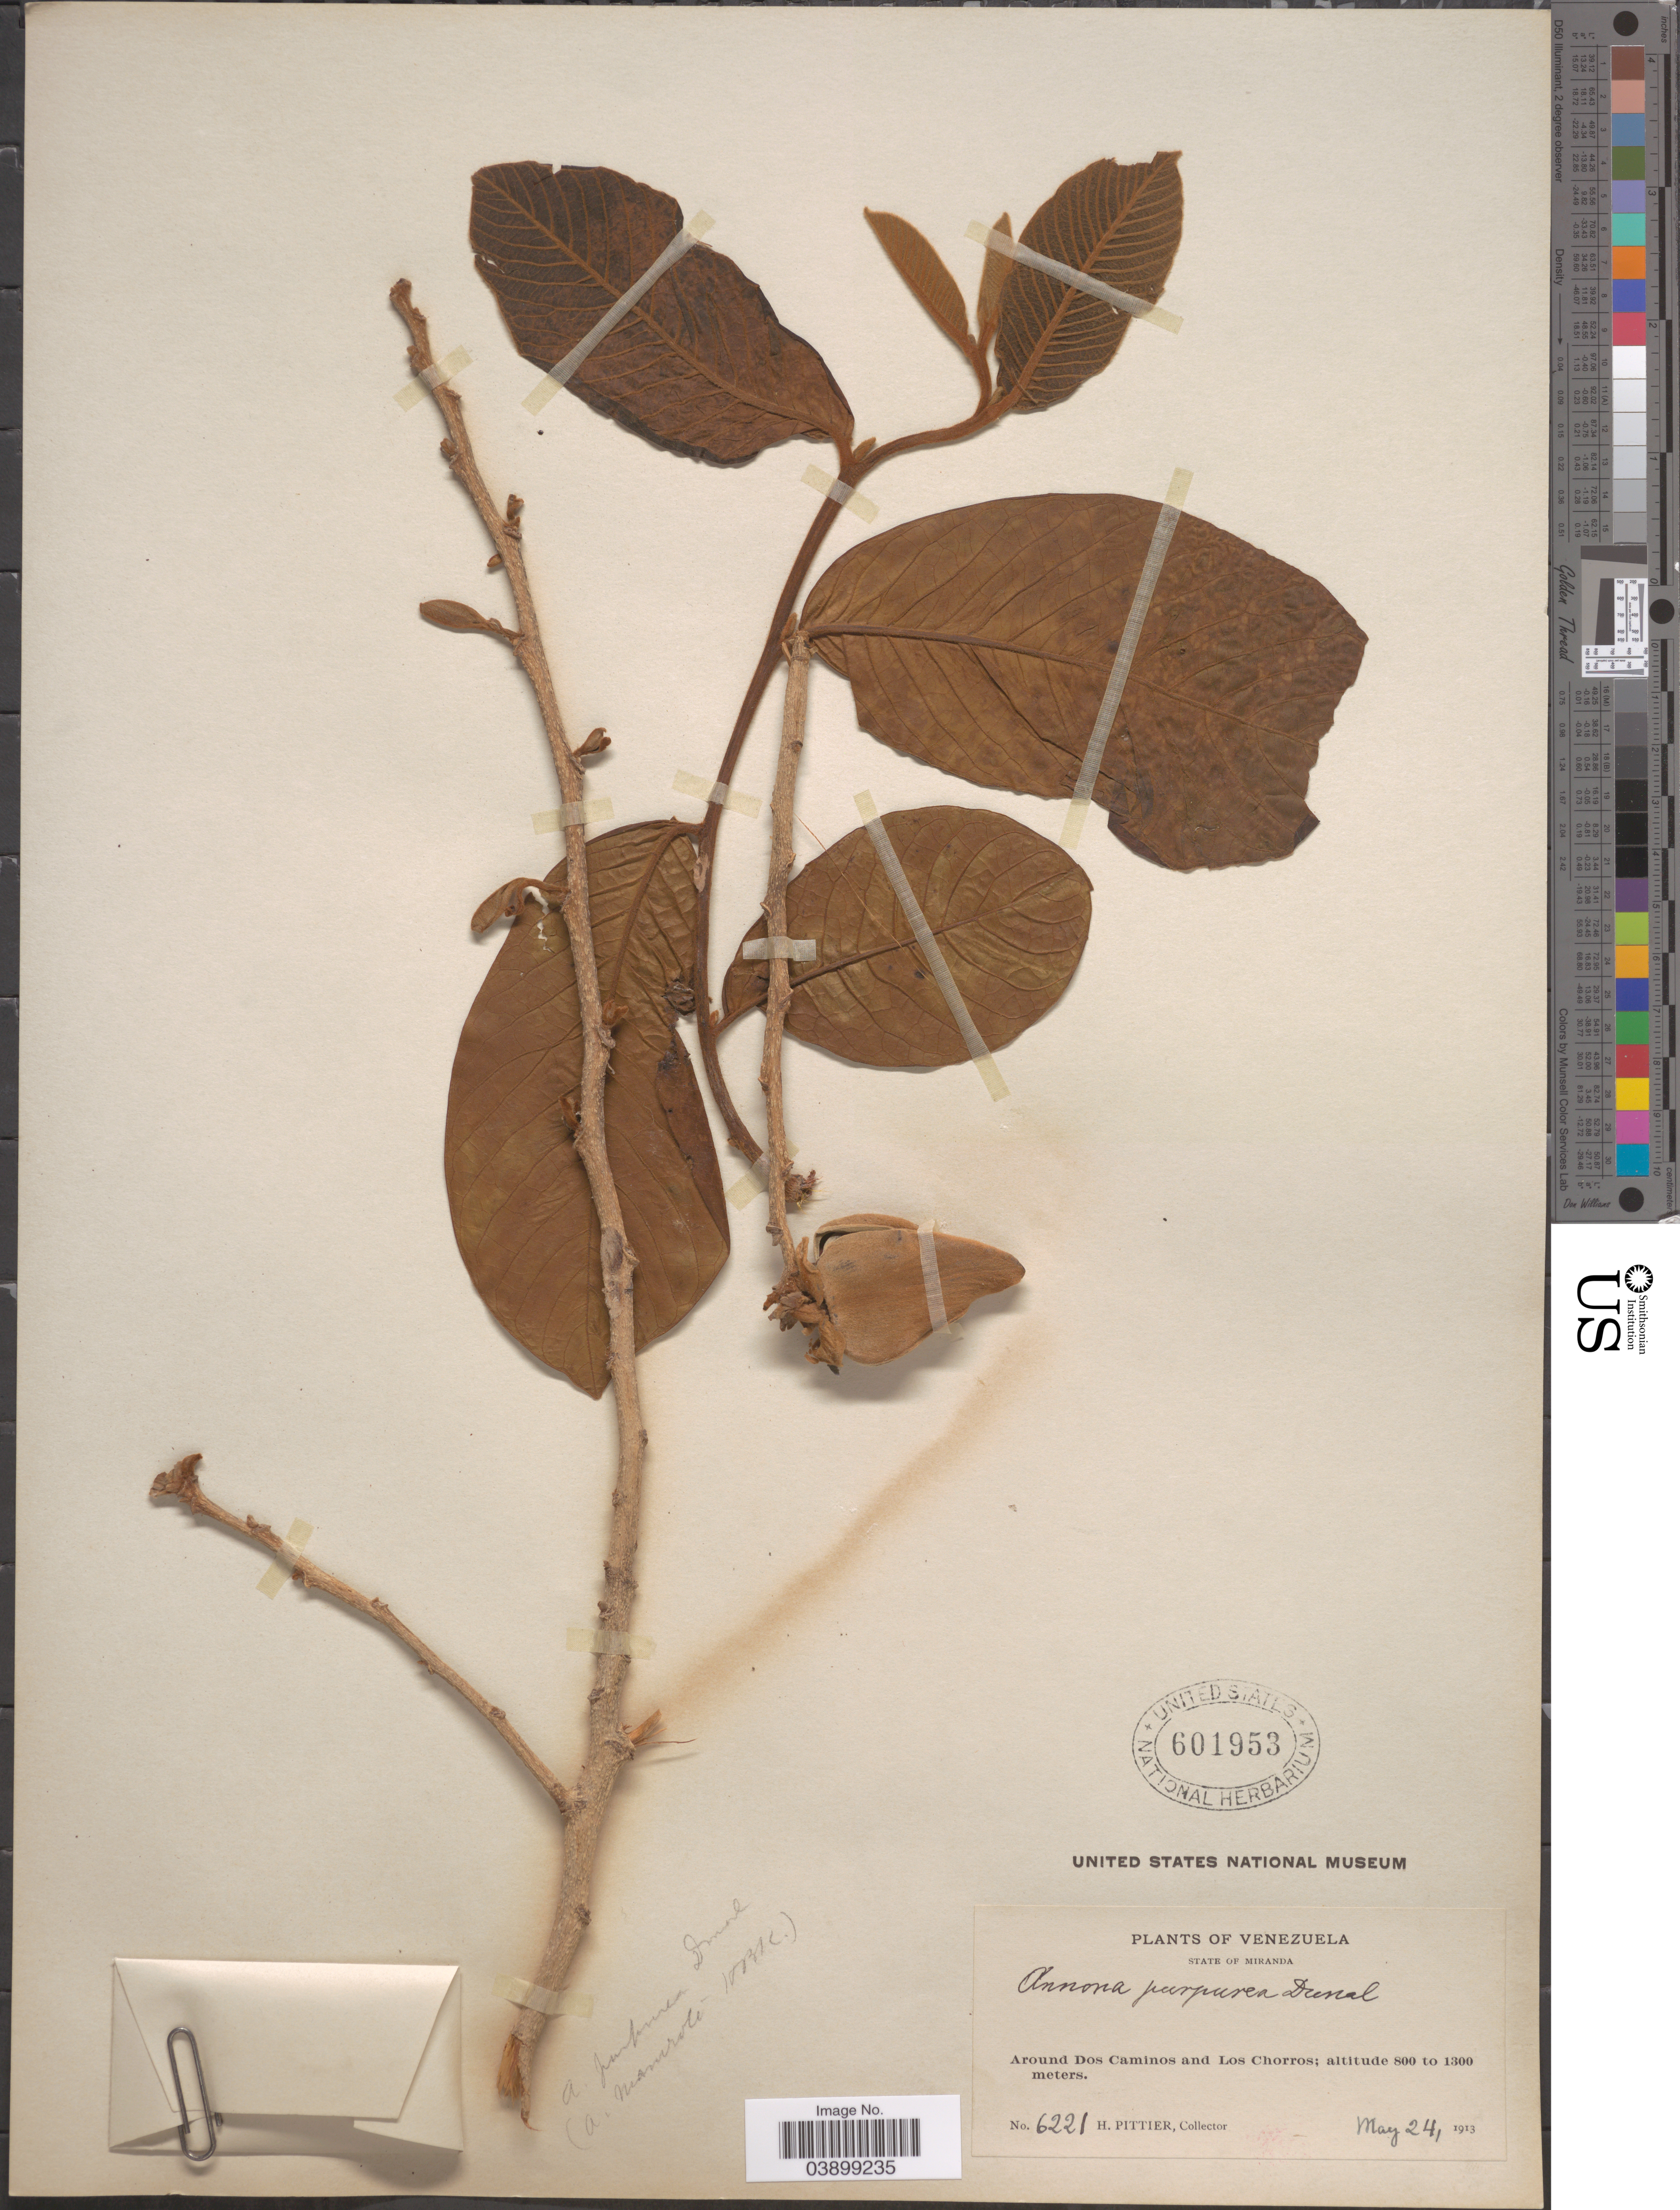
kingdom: Plantae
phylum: Tracheophyta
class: Magnoliopsida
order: Magnoliales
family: Annonaceae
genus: Annona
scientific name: Annona purpurea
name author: Moc. & Sessé ex Dunal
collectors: H. F. Pittier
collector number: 6221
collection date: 1913-05-24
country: Venezuela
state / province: Miranda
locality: Around Dos Caminos and Los Chorros.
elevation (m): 800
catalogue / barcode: US 601953